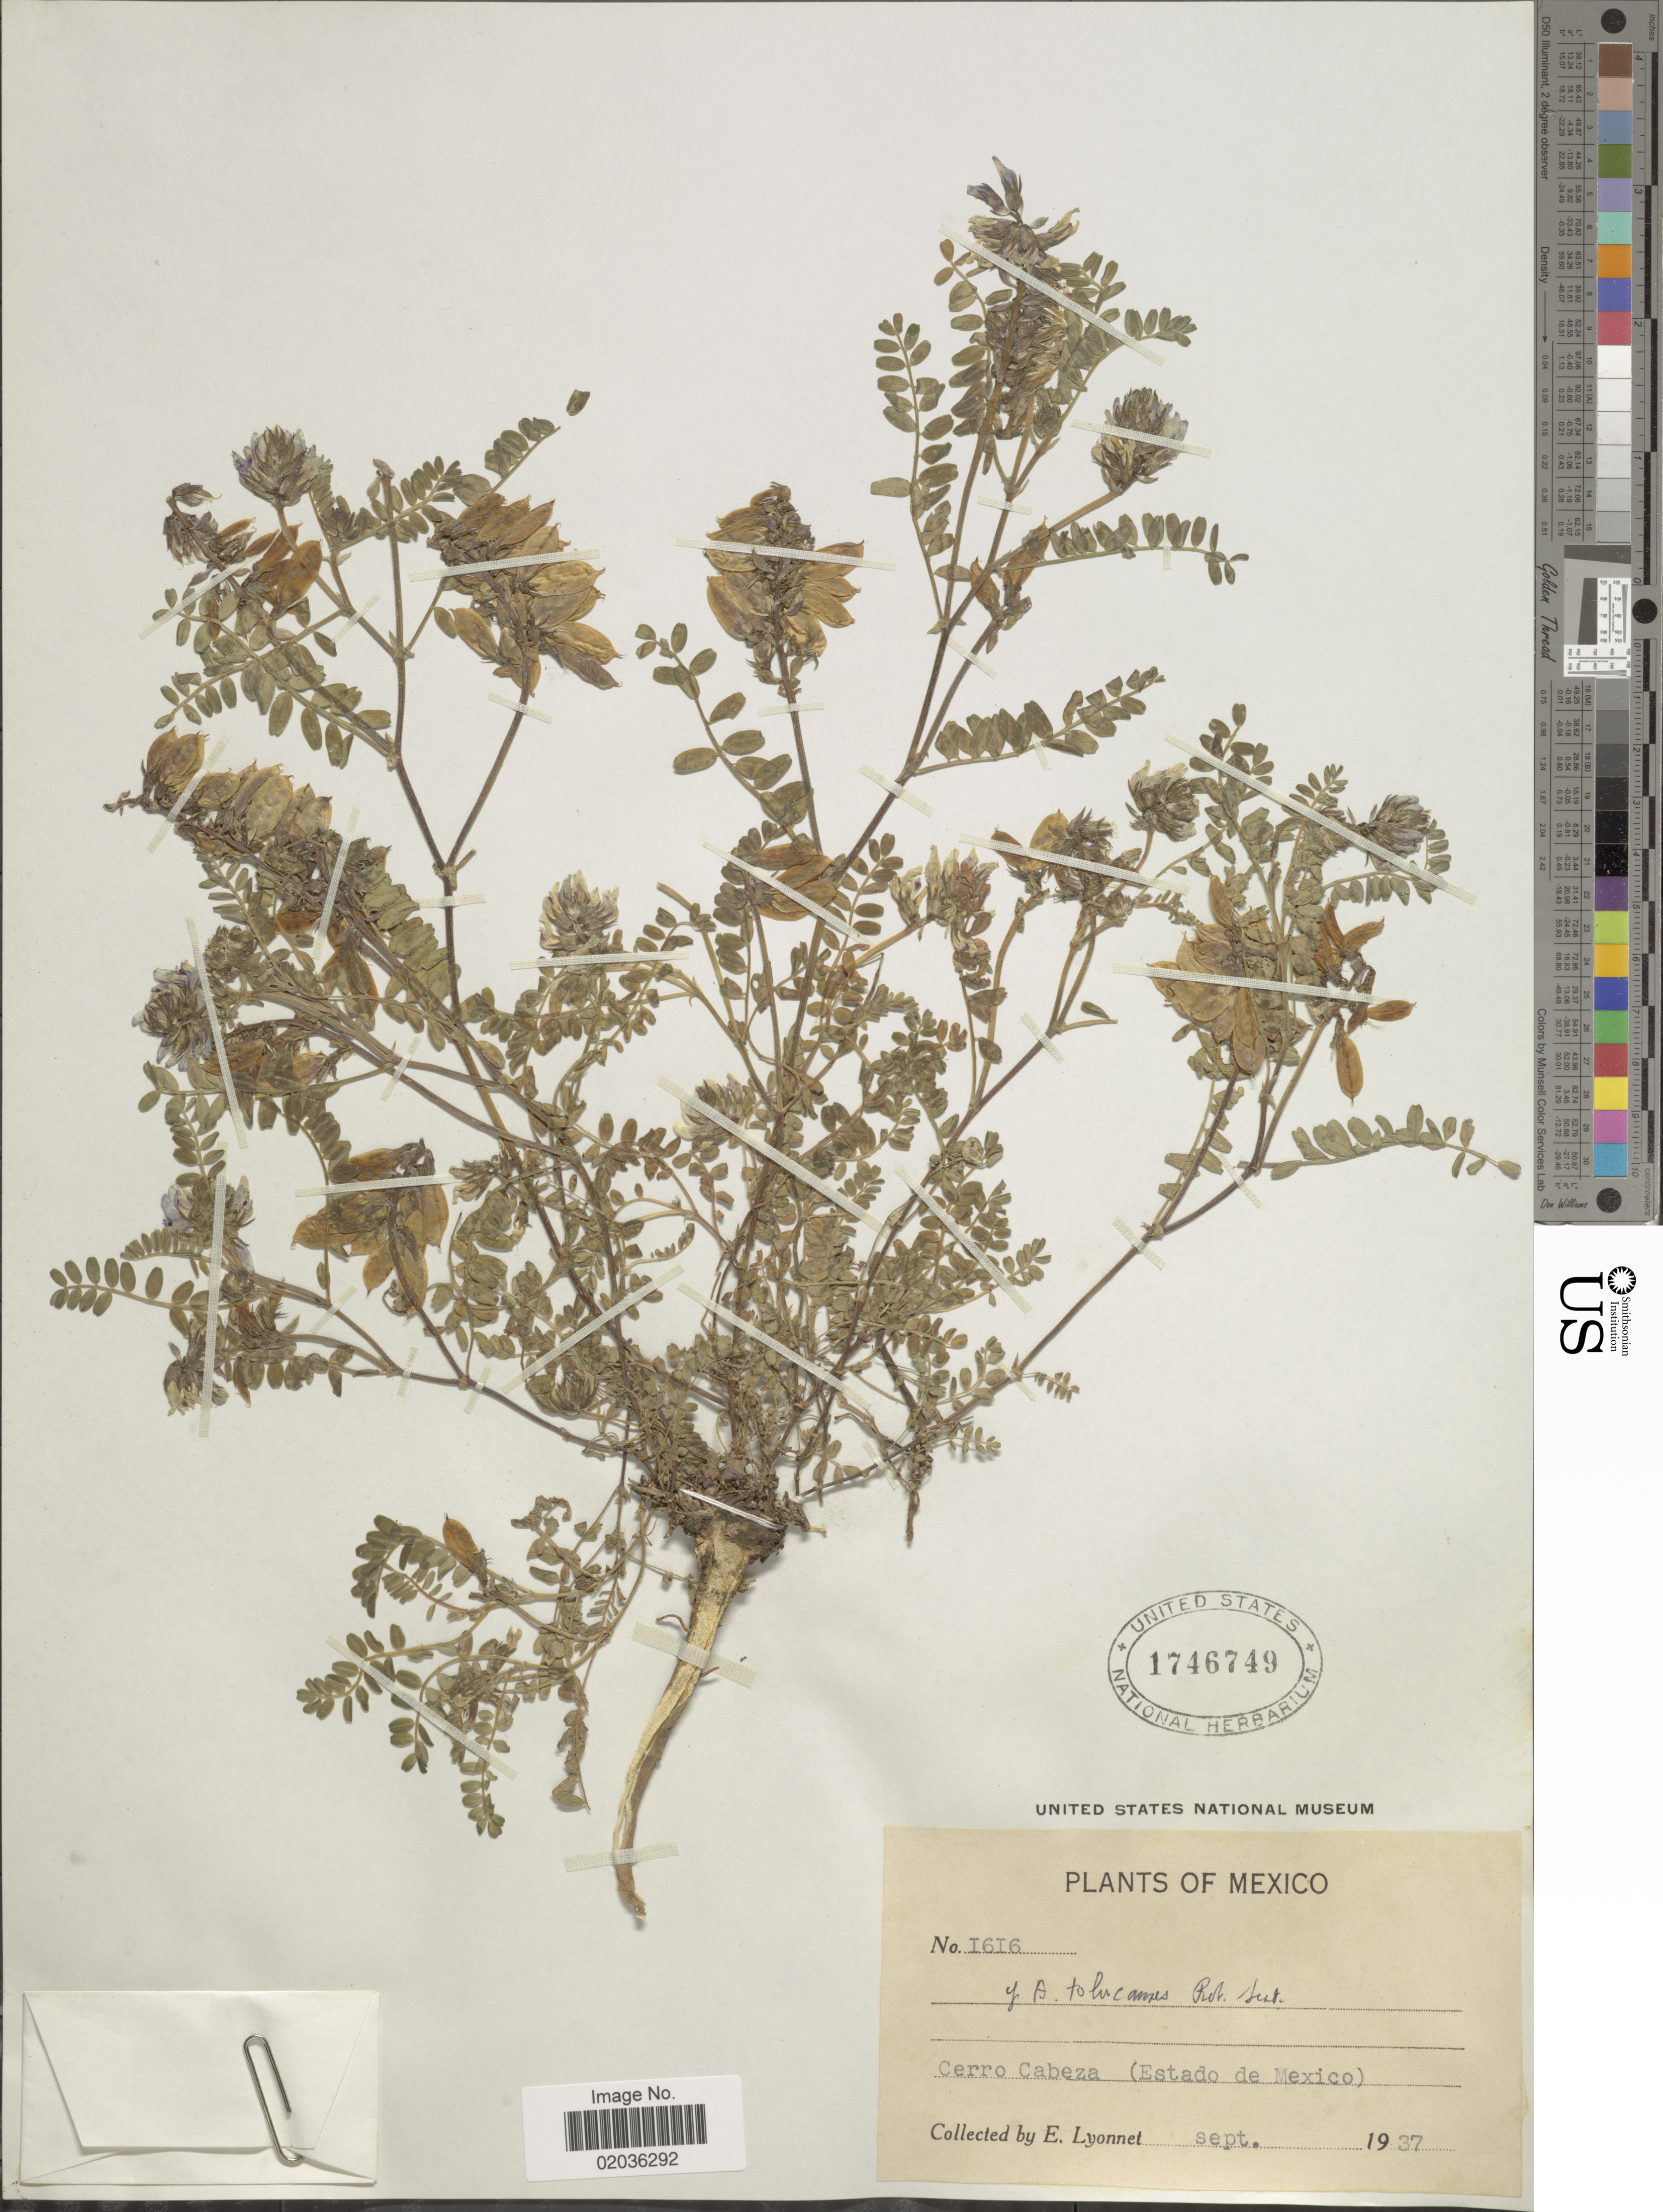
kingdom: Plantae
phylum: Tracheophyta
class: Magnoliopsida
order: Fabales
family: Fabaceae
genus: Astragalus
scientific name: Astragalus tolucanus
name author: B.L. Rob. & Seaton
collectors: E. Lyonnet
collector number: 1616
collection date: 1937-09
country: Mexico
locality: Cerro Cabeza (Estado de Mexico)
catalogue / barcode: US 1746749